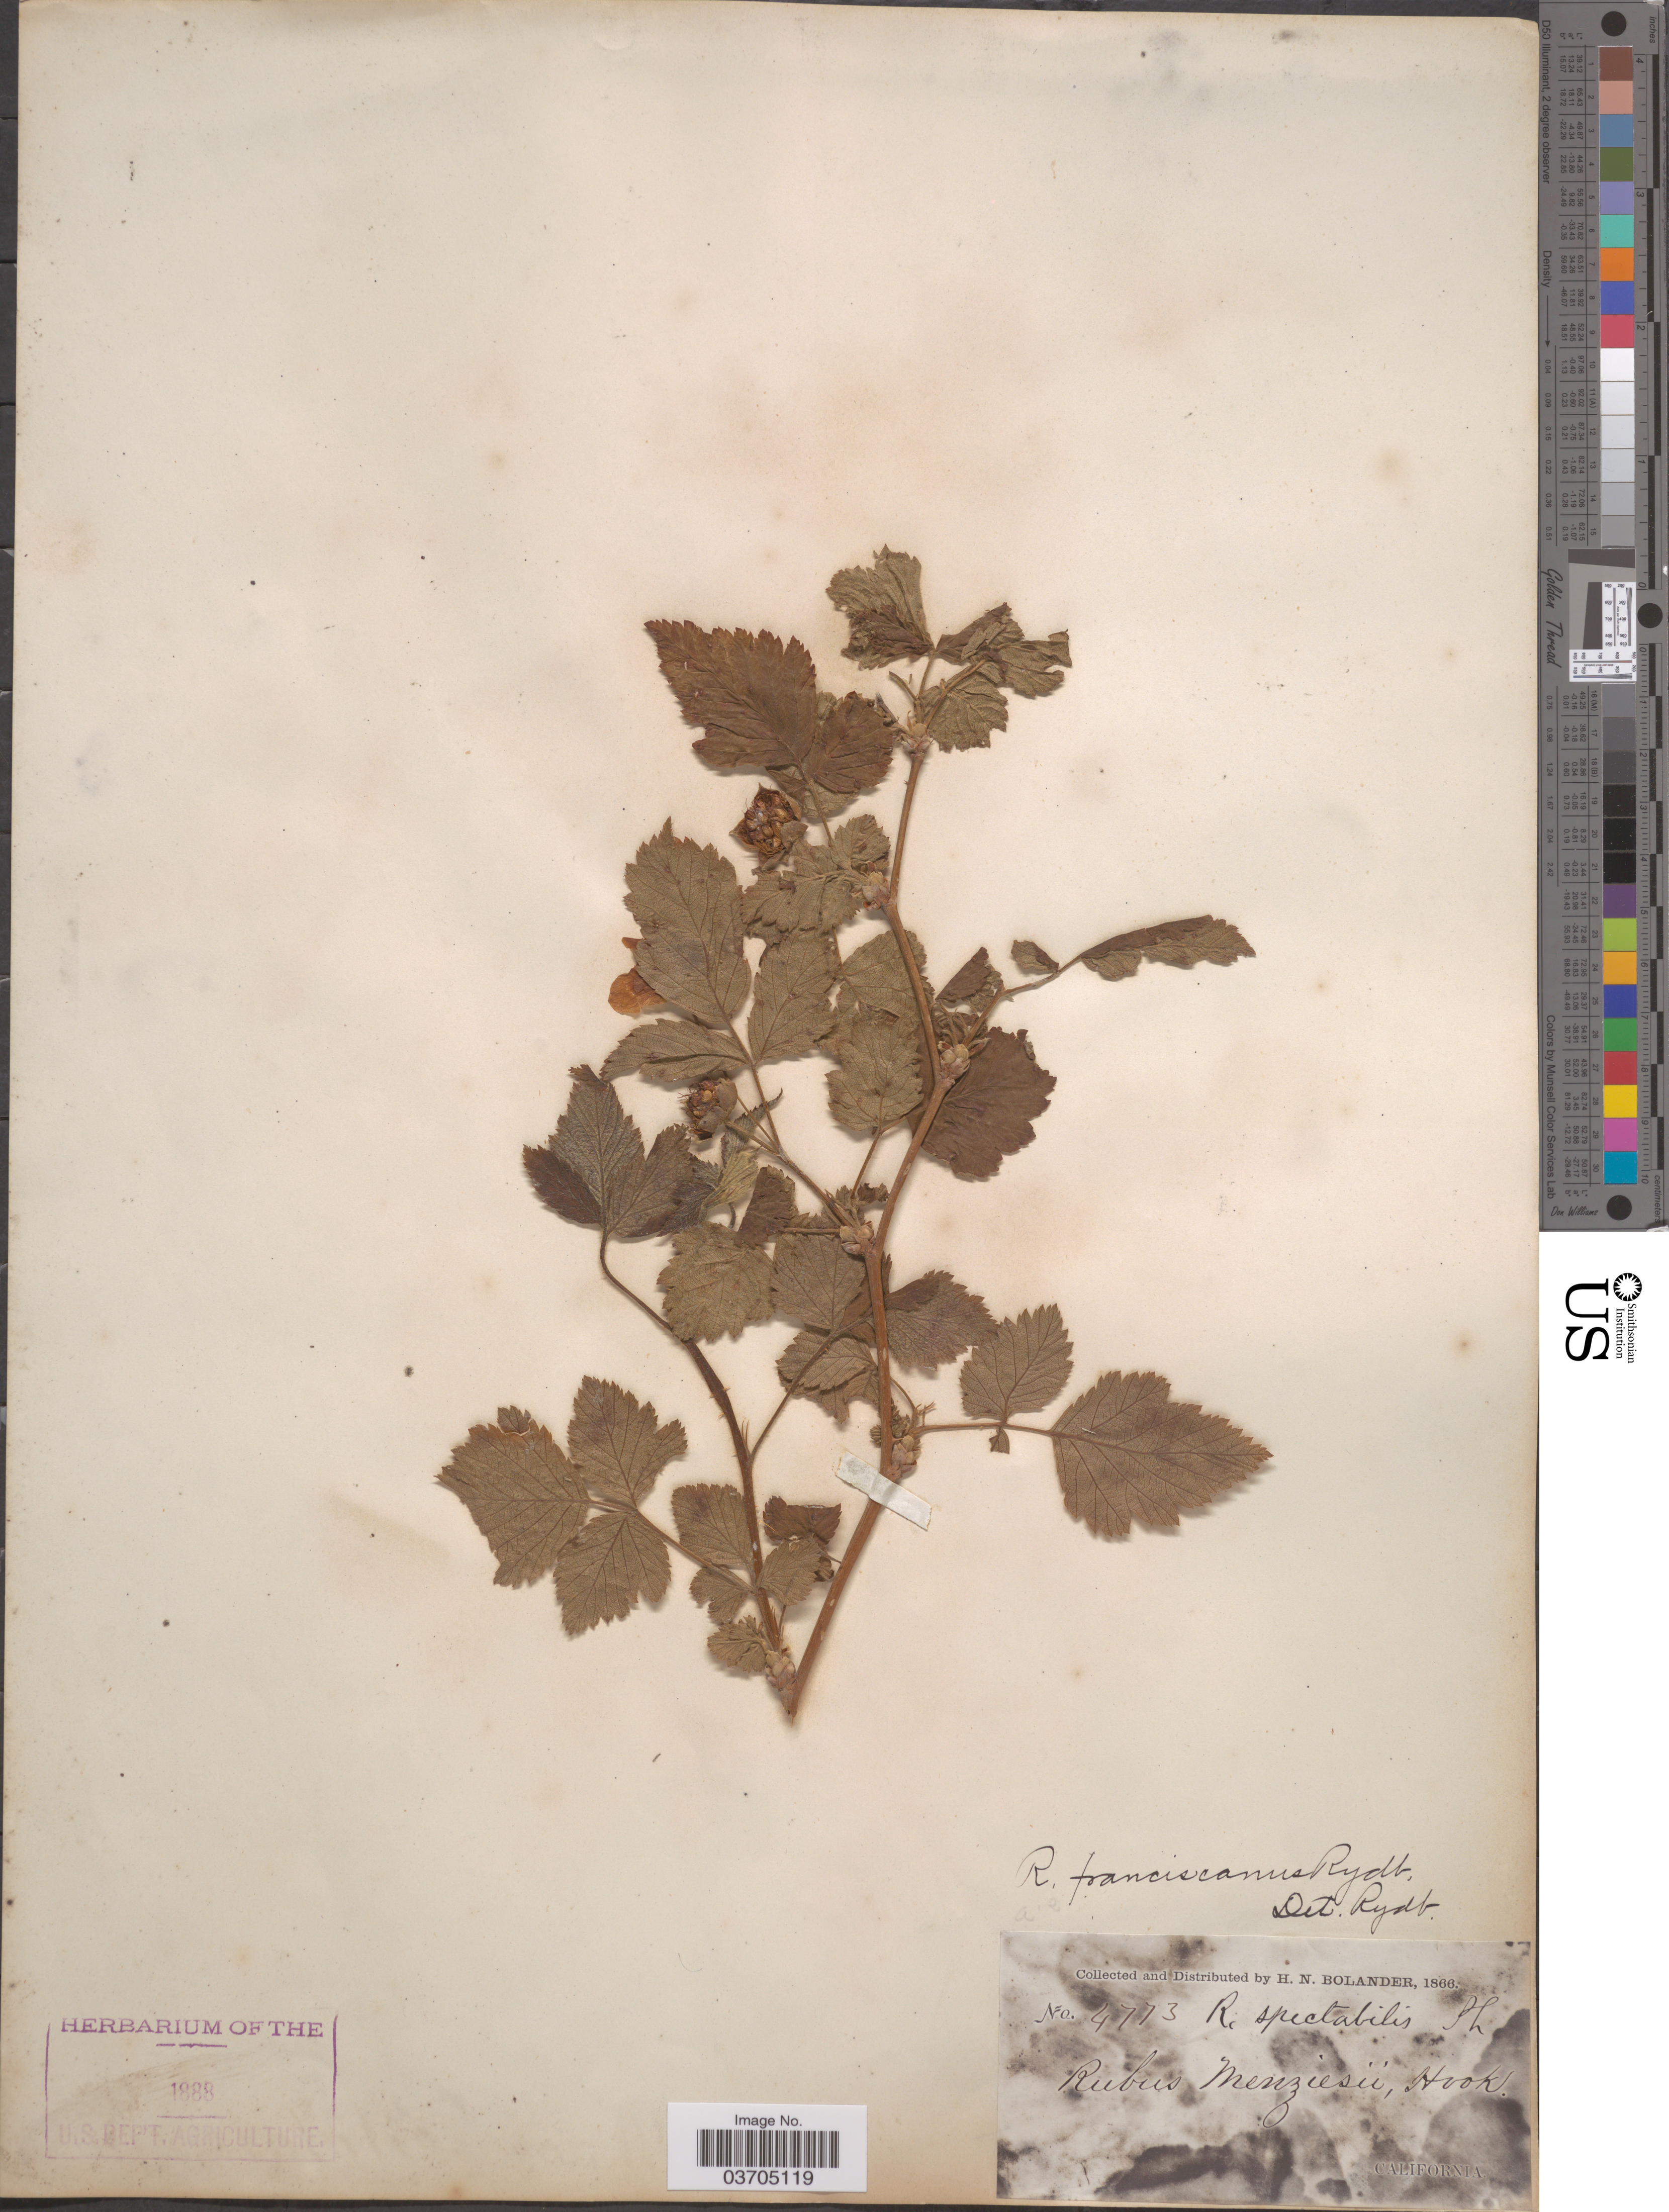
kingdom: Plantae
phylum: Tracheophyta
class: Magnoliopsida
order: Rosales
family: Rosaceae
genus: Rubus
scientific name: Rubus franciscanus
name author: Rydb.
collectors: H. Bolander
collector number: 4773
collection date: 1866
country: United States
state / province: California